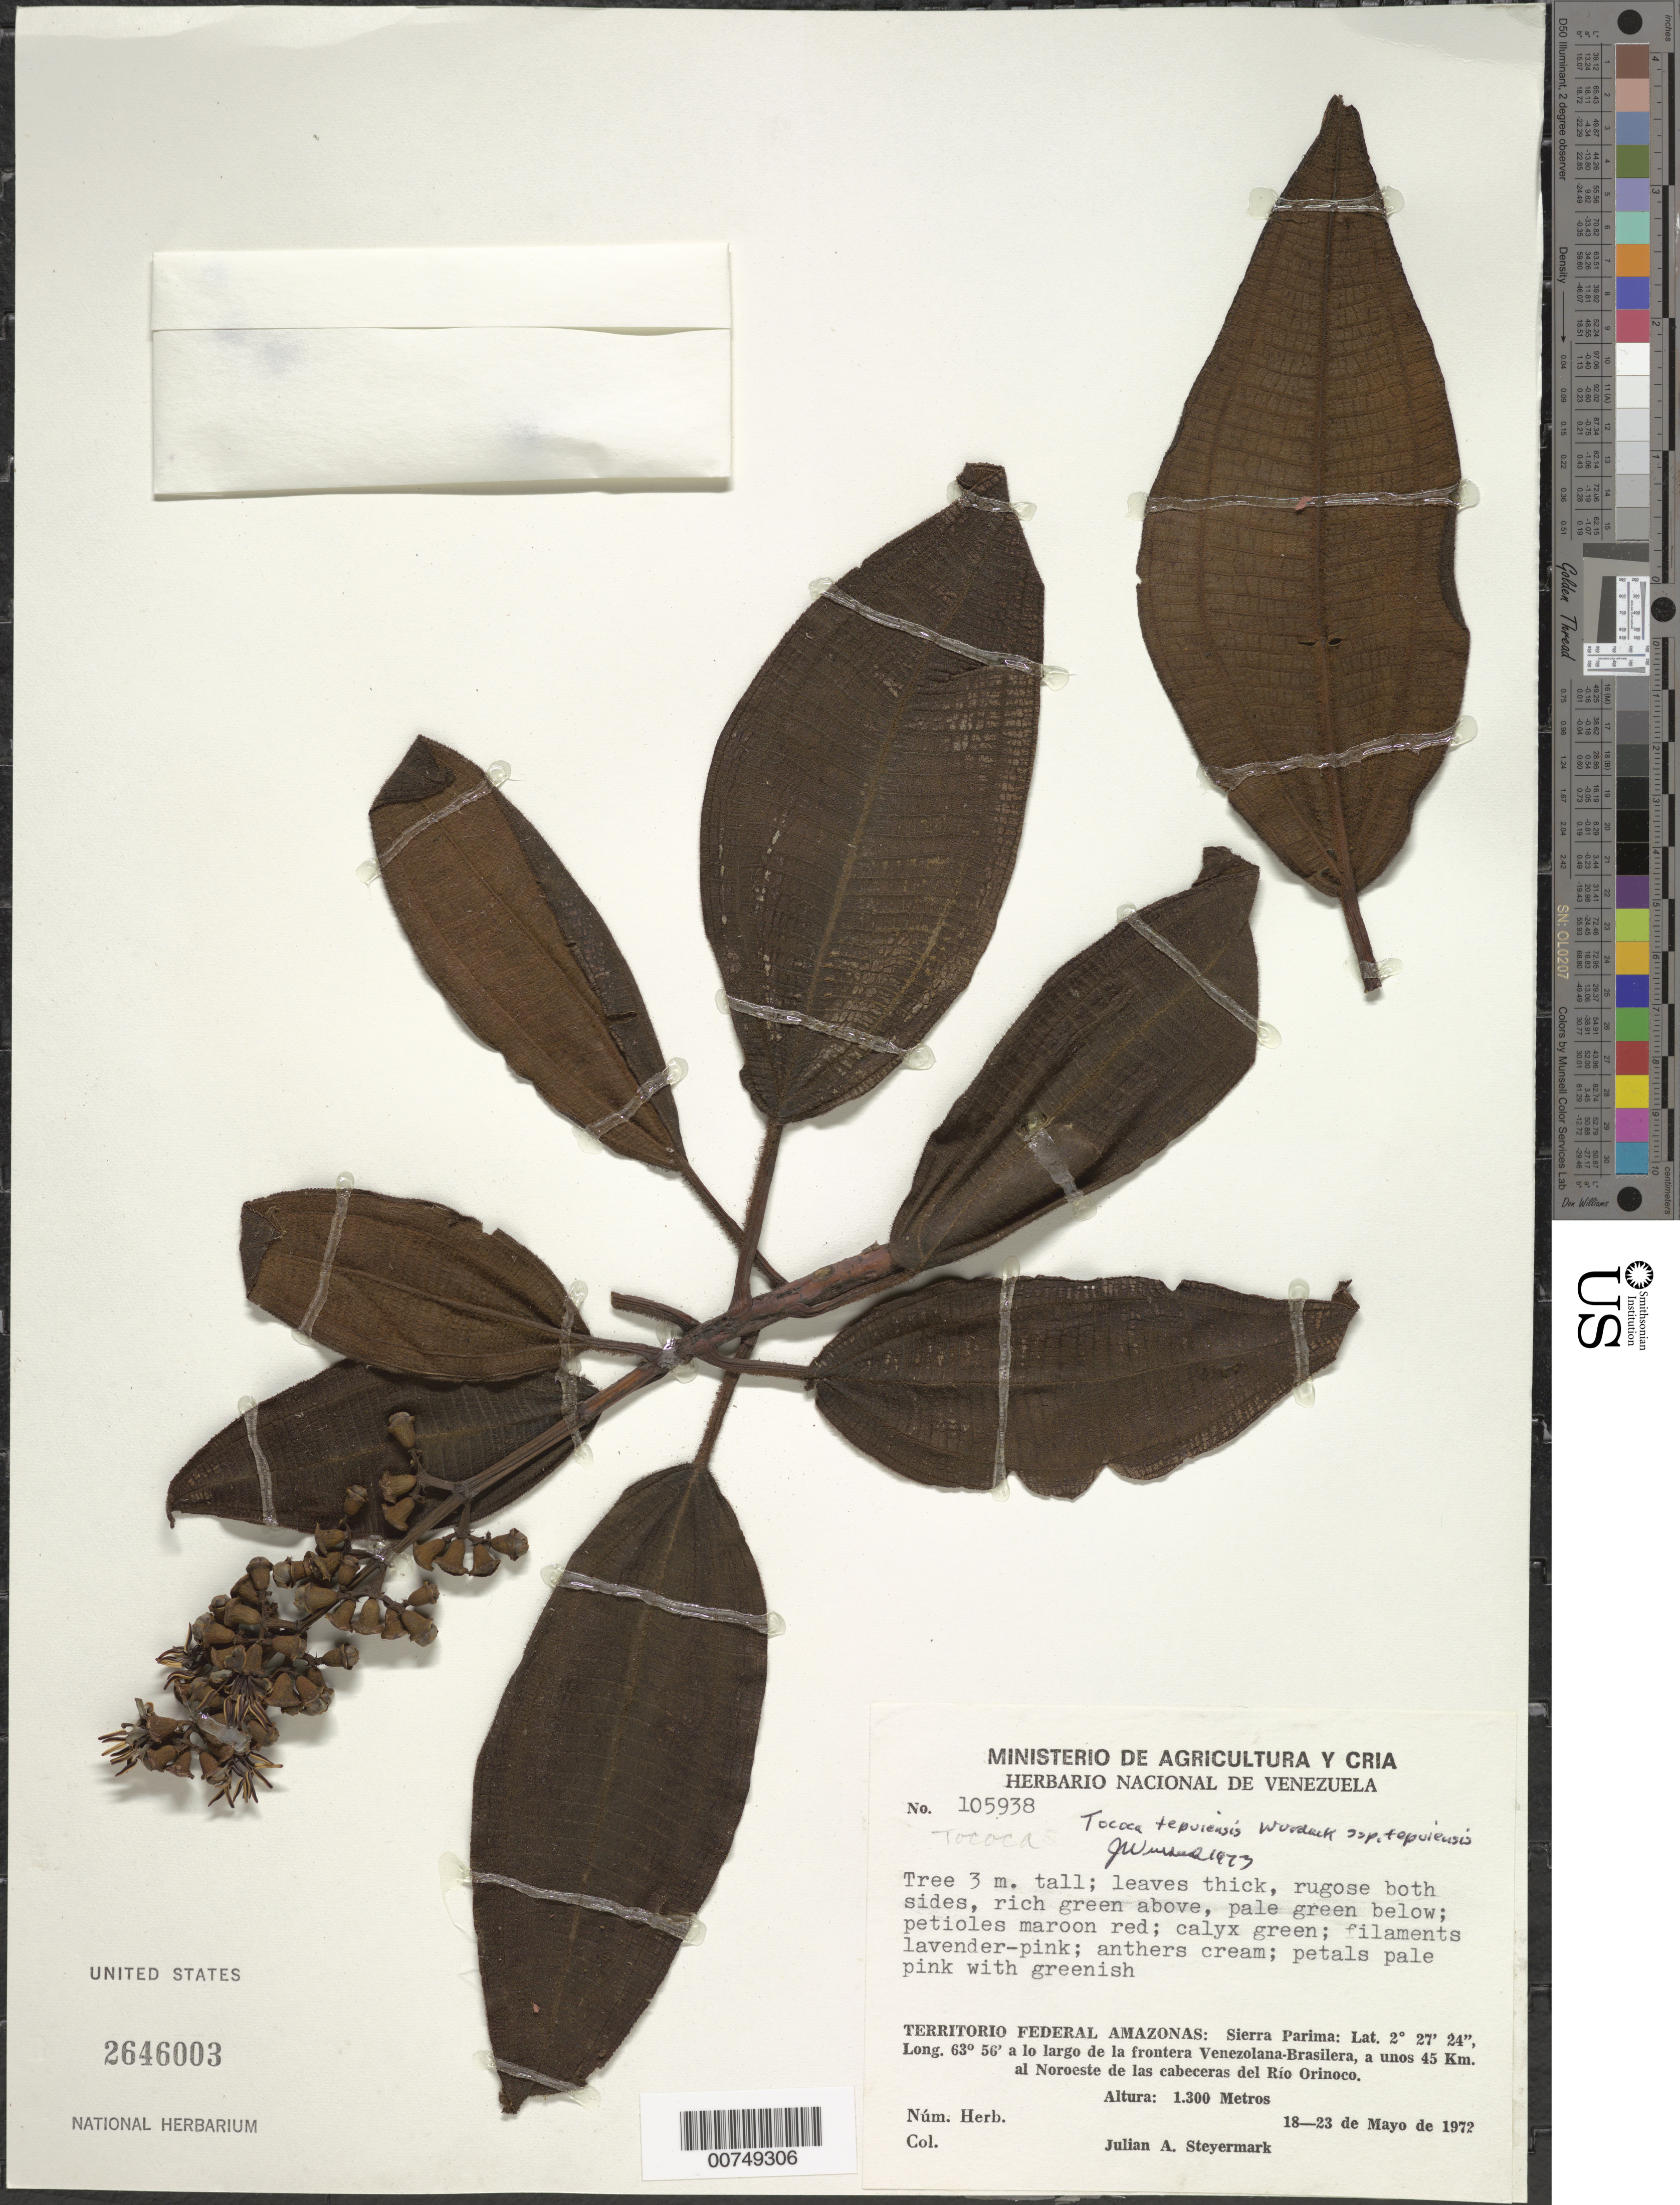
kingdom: Plantae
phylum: Tracheophyta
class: Magnoliopsida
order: Myrtales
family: Melastomataceae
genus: Tococa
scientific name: Tococa tepuiensis subsp. tepuiensis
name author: Wurdack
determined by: Wurdack, John J., (US), US (UNITED STATES)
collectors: J. Steyermark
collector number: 105938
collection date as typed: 18-May-72 to 23-May-72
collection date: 1972-05-18/1972-05-23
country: Venezuela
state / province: Amazonas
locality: Sierra Parima, la frontera Venezolana-Brasilera, a unos 45 km al noroeste de las cabeceras del Río Orinoco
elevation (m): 1300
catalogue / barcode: US 2646003